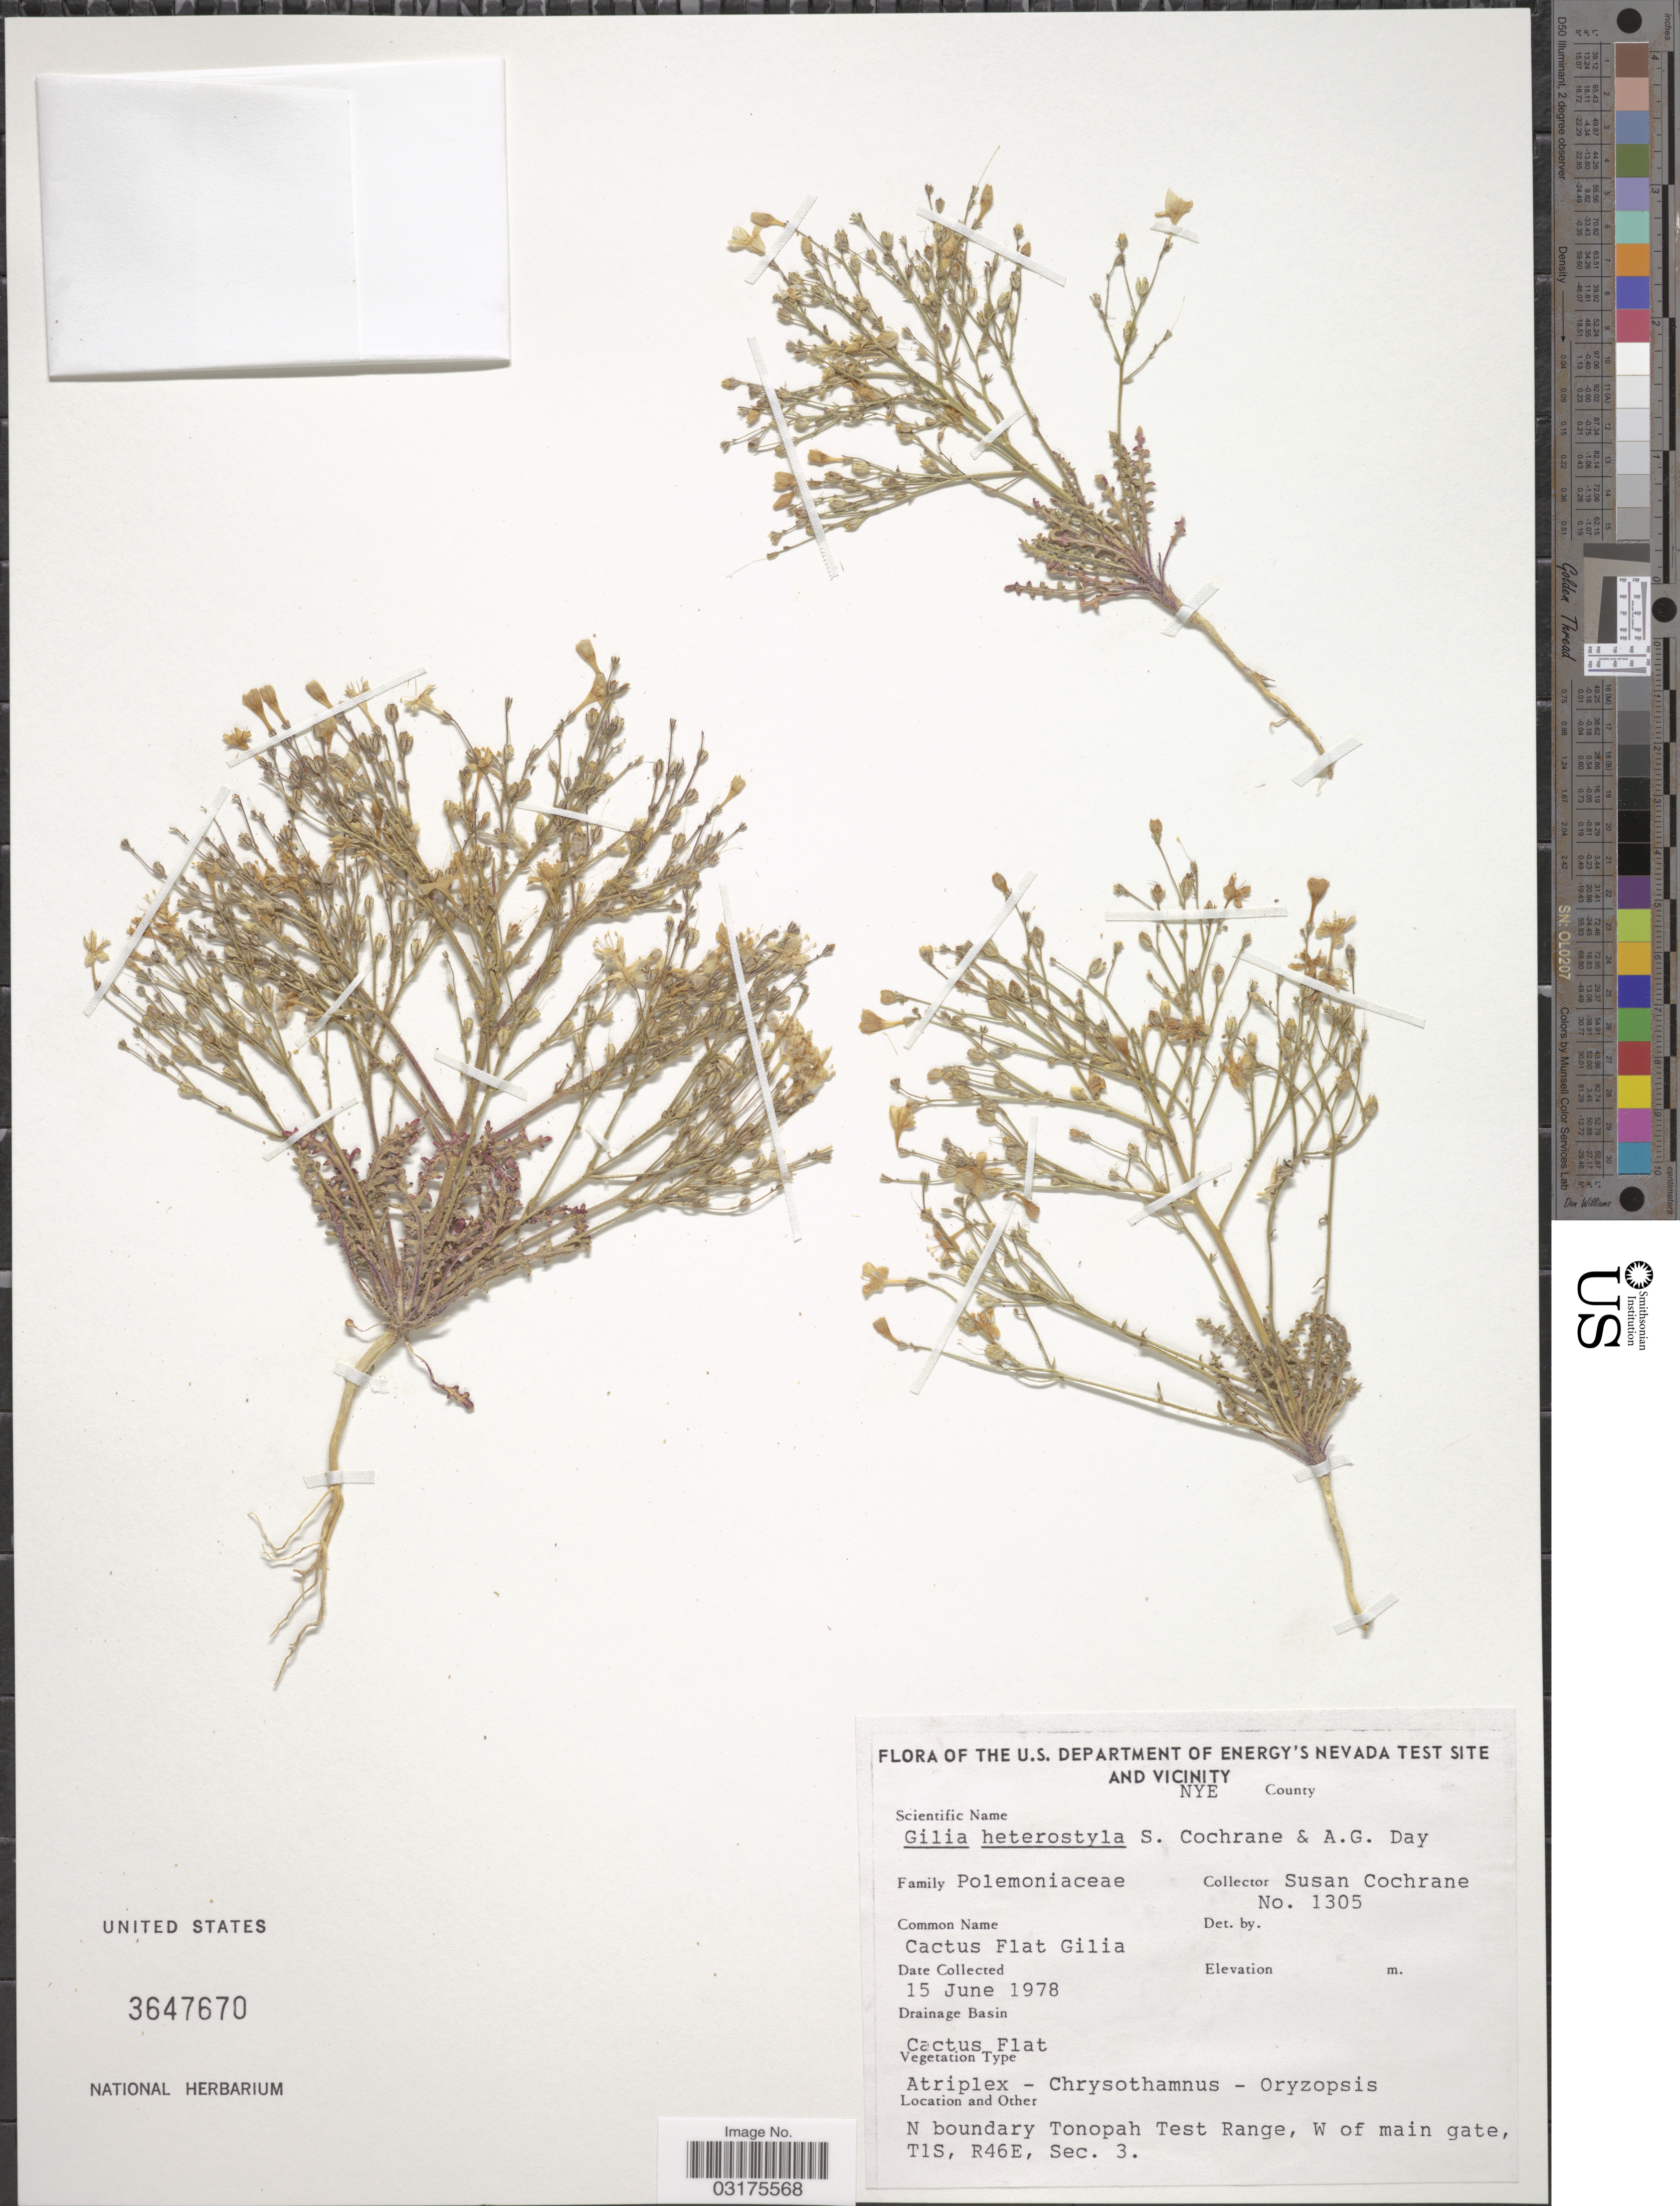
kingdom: Plantae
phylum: Tracheophyta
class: Magnoliopsida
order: Ericales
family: Polemoniaceae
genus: Aliciella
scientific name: Aliciella heterostyla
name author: (S. Cochrane & A.G. Day) J.M. Porter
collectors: S. Cochrane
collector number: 1305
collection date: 1978-06-15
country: United States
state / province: Nevada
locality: U.S. Department of Energy's Nevada Test Site and Vicinity, Nye County, Drainage Basin Cactus Flat, N boundary Tonopah Test Range, W of main gate, T1S, R46E, Sec. 3.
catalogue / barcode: US 3647670